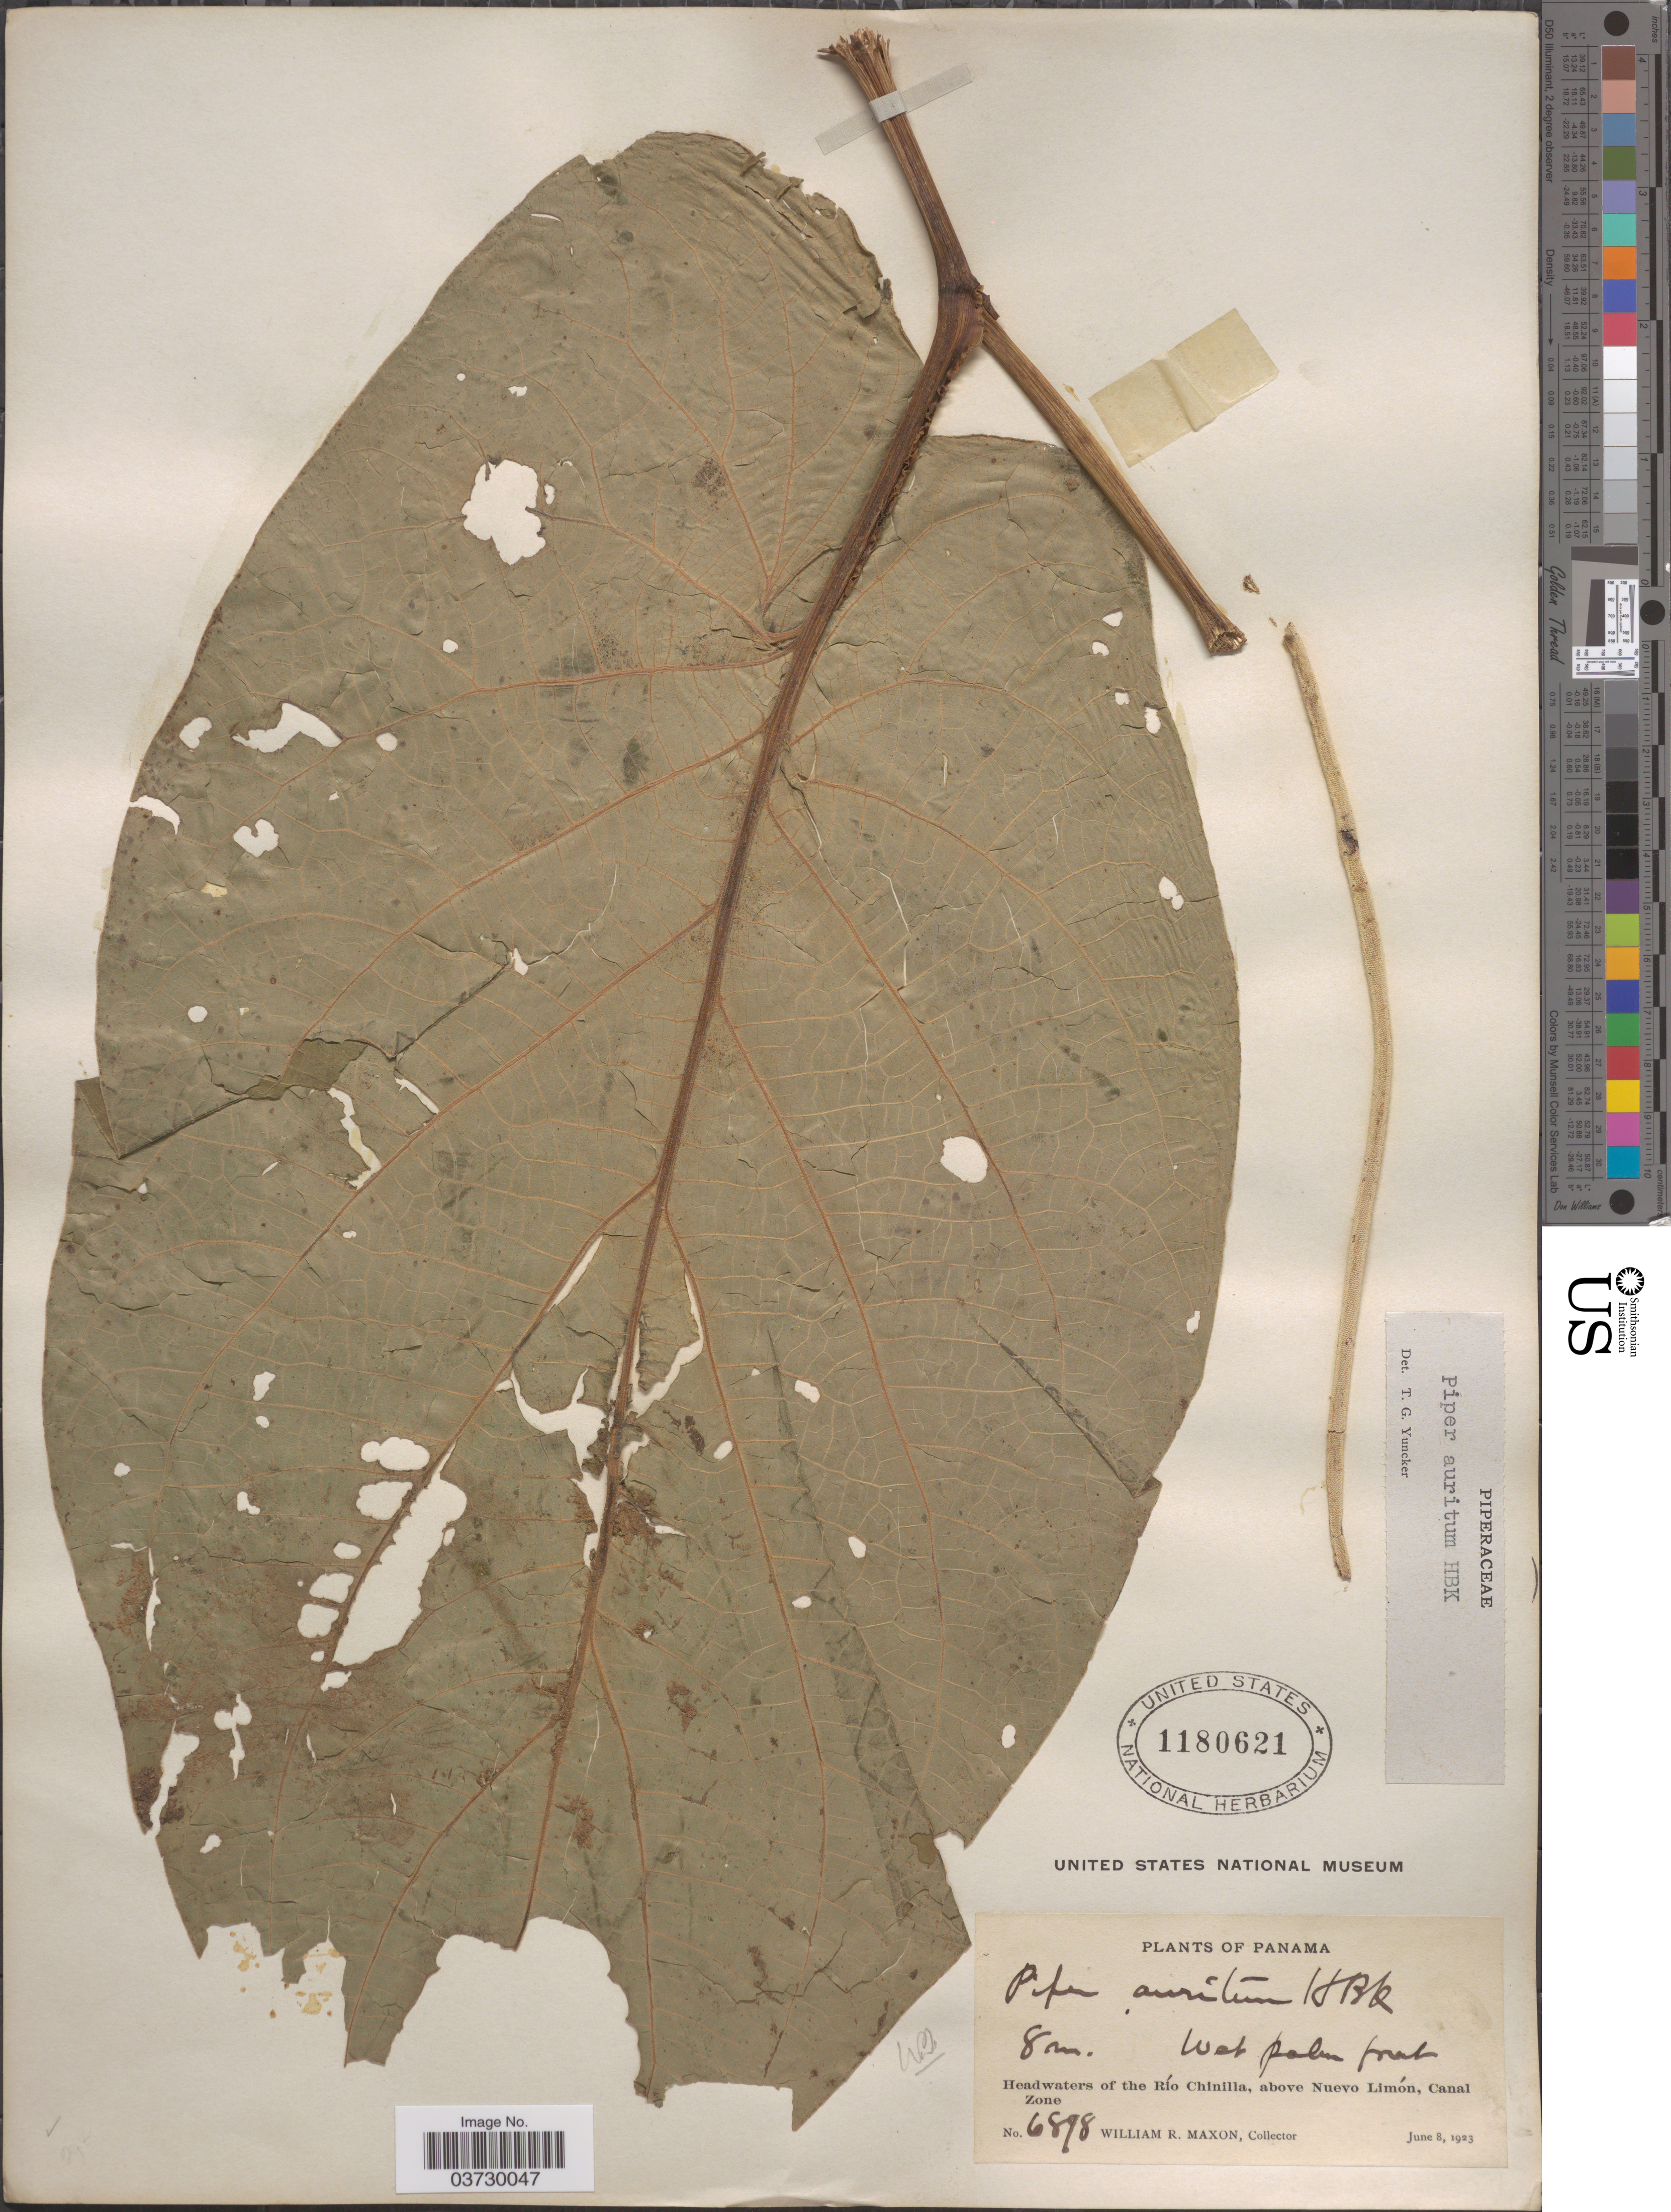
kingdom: Plantae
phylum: Tracheophyta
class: Magnoliopsida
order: Piperales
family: Piperaceae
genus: Piper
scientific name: Piper auritum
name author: Kunth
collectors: W. R. Maxon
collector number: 6898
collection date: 1923-06-08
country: Panama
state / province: Colón / Panamá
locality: Headwaters of the Río Chinilla, above Nuevo Limón, Canal Zone.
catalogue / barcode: US 1180621